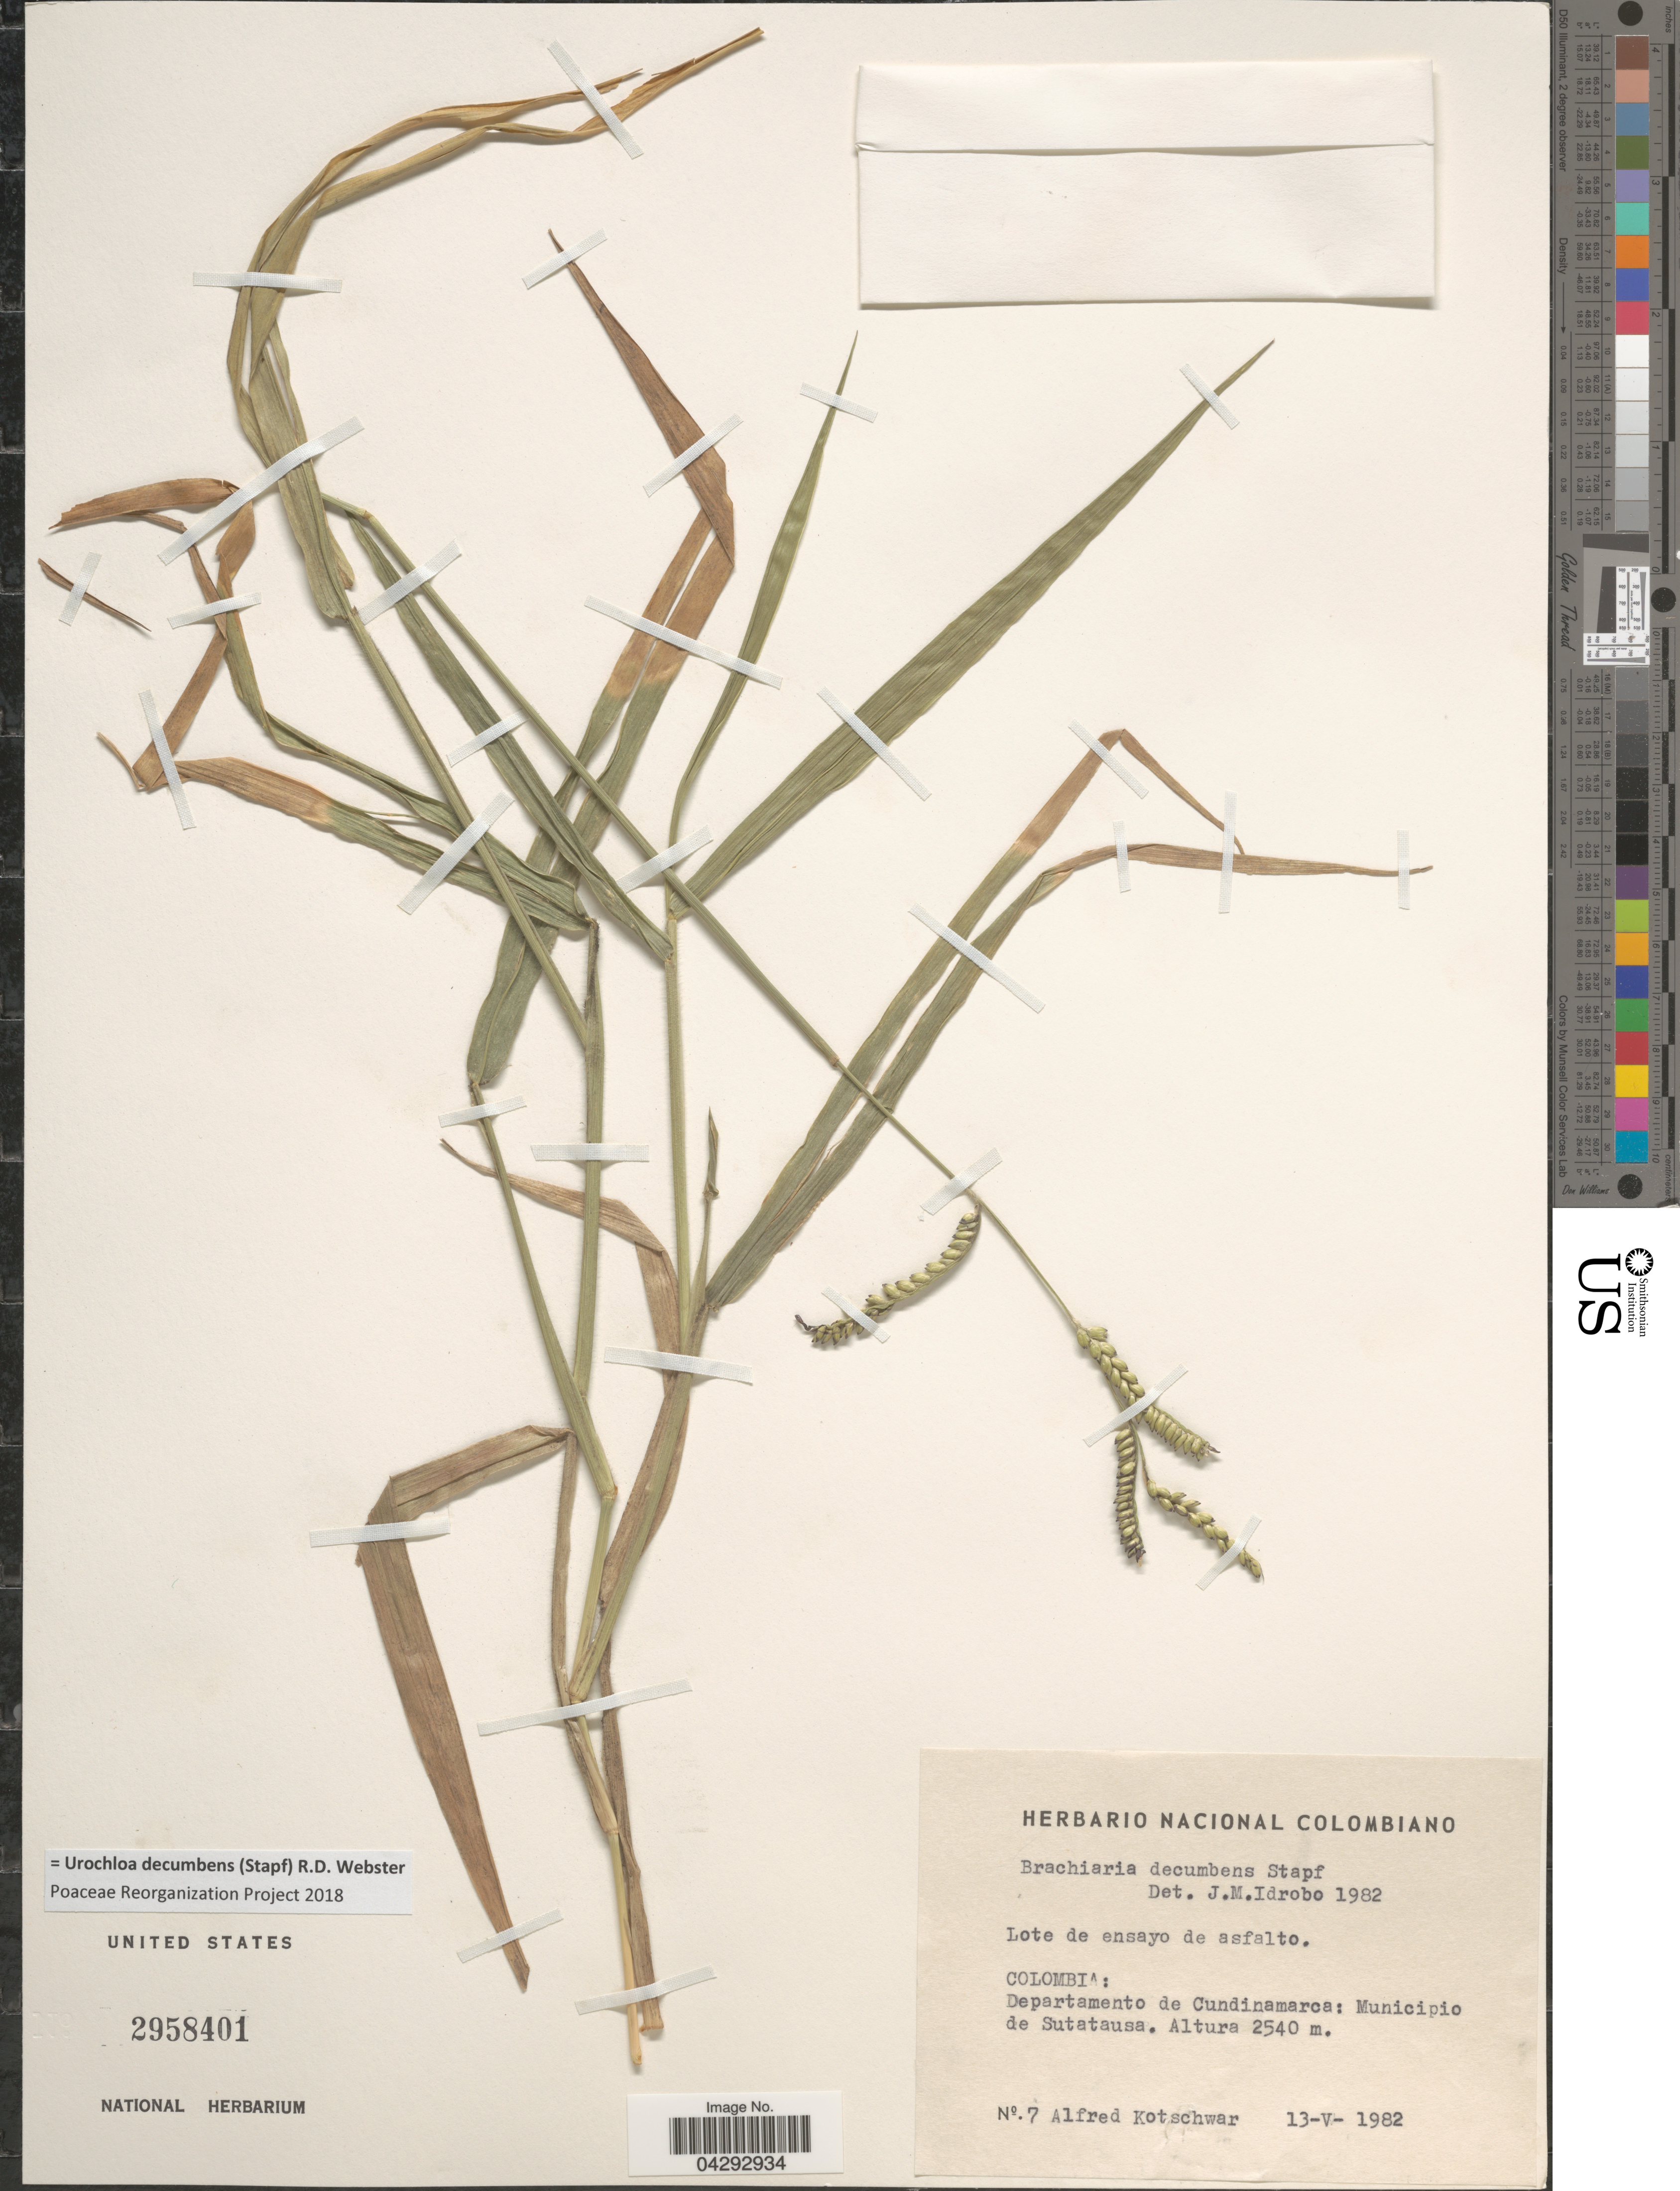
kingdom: Plantae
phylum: Tracheophyta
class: Liliopsida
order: Poales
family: Poaceae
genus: Urochloa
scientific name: Urochloa decumbens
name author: (Stapf) R.D. Webster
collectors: A. Kotschwar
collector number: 7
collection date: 1982-05-13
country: Colombia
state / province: Cundinamarca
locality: Departamento de Cundinamarca: Municipio de Sutatausa.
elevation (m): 2540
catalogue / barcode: US 2958401